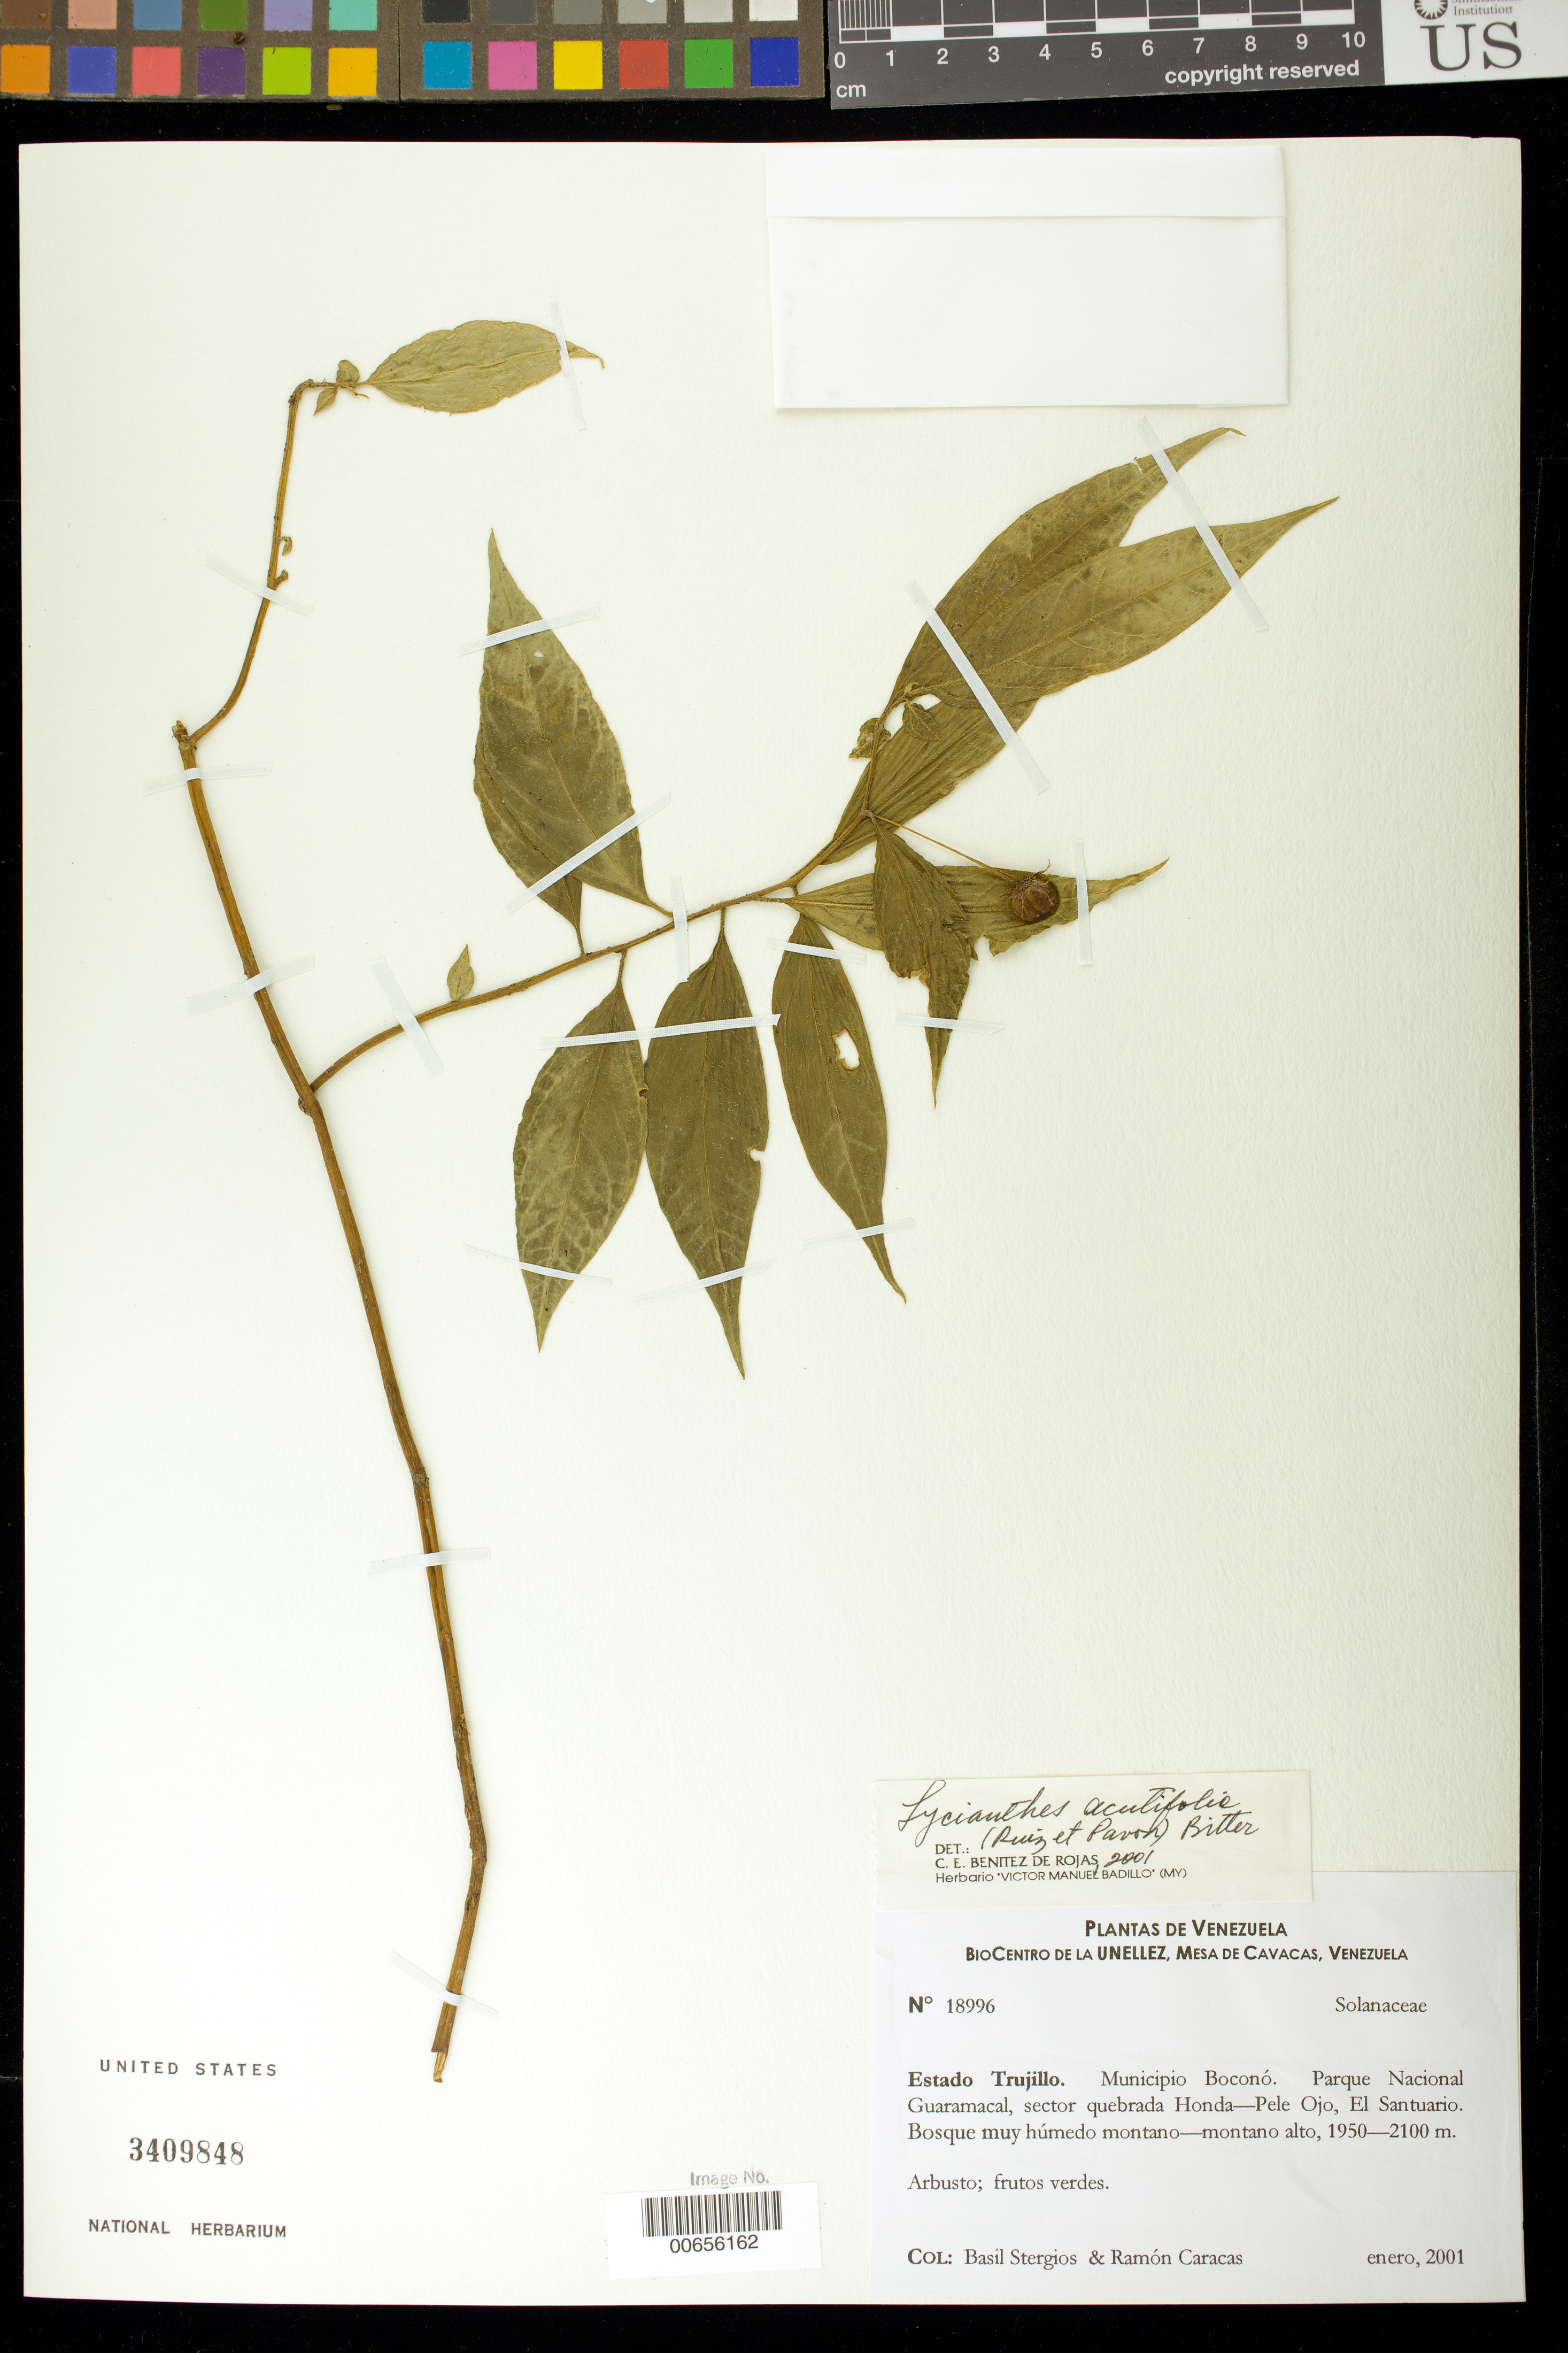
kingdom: Plantae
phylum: Tracheophyta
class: Magnoliopsida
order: Solanales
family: Solanaceae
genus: Lycianthes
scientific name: Lycianthes acutifolia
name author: (Ruiz & Pav.) Bitter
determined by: Benítez, C. E.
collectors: B. G. Stergios & R. Caracas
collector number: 18996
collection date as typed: Jan 2001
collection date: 2001-01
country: Venezuela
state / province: Trujillo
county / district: Boconó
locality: Parque Nacional Guaramacal, sector quebrada Honda-Pele Ojo, El Santuario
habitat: Bosque muy húmedo montano-montano alto.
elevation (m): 1950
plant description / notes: CTES, MY, PORT, US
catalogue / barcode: US 3409848